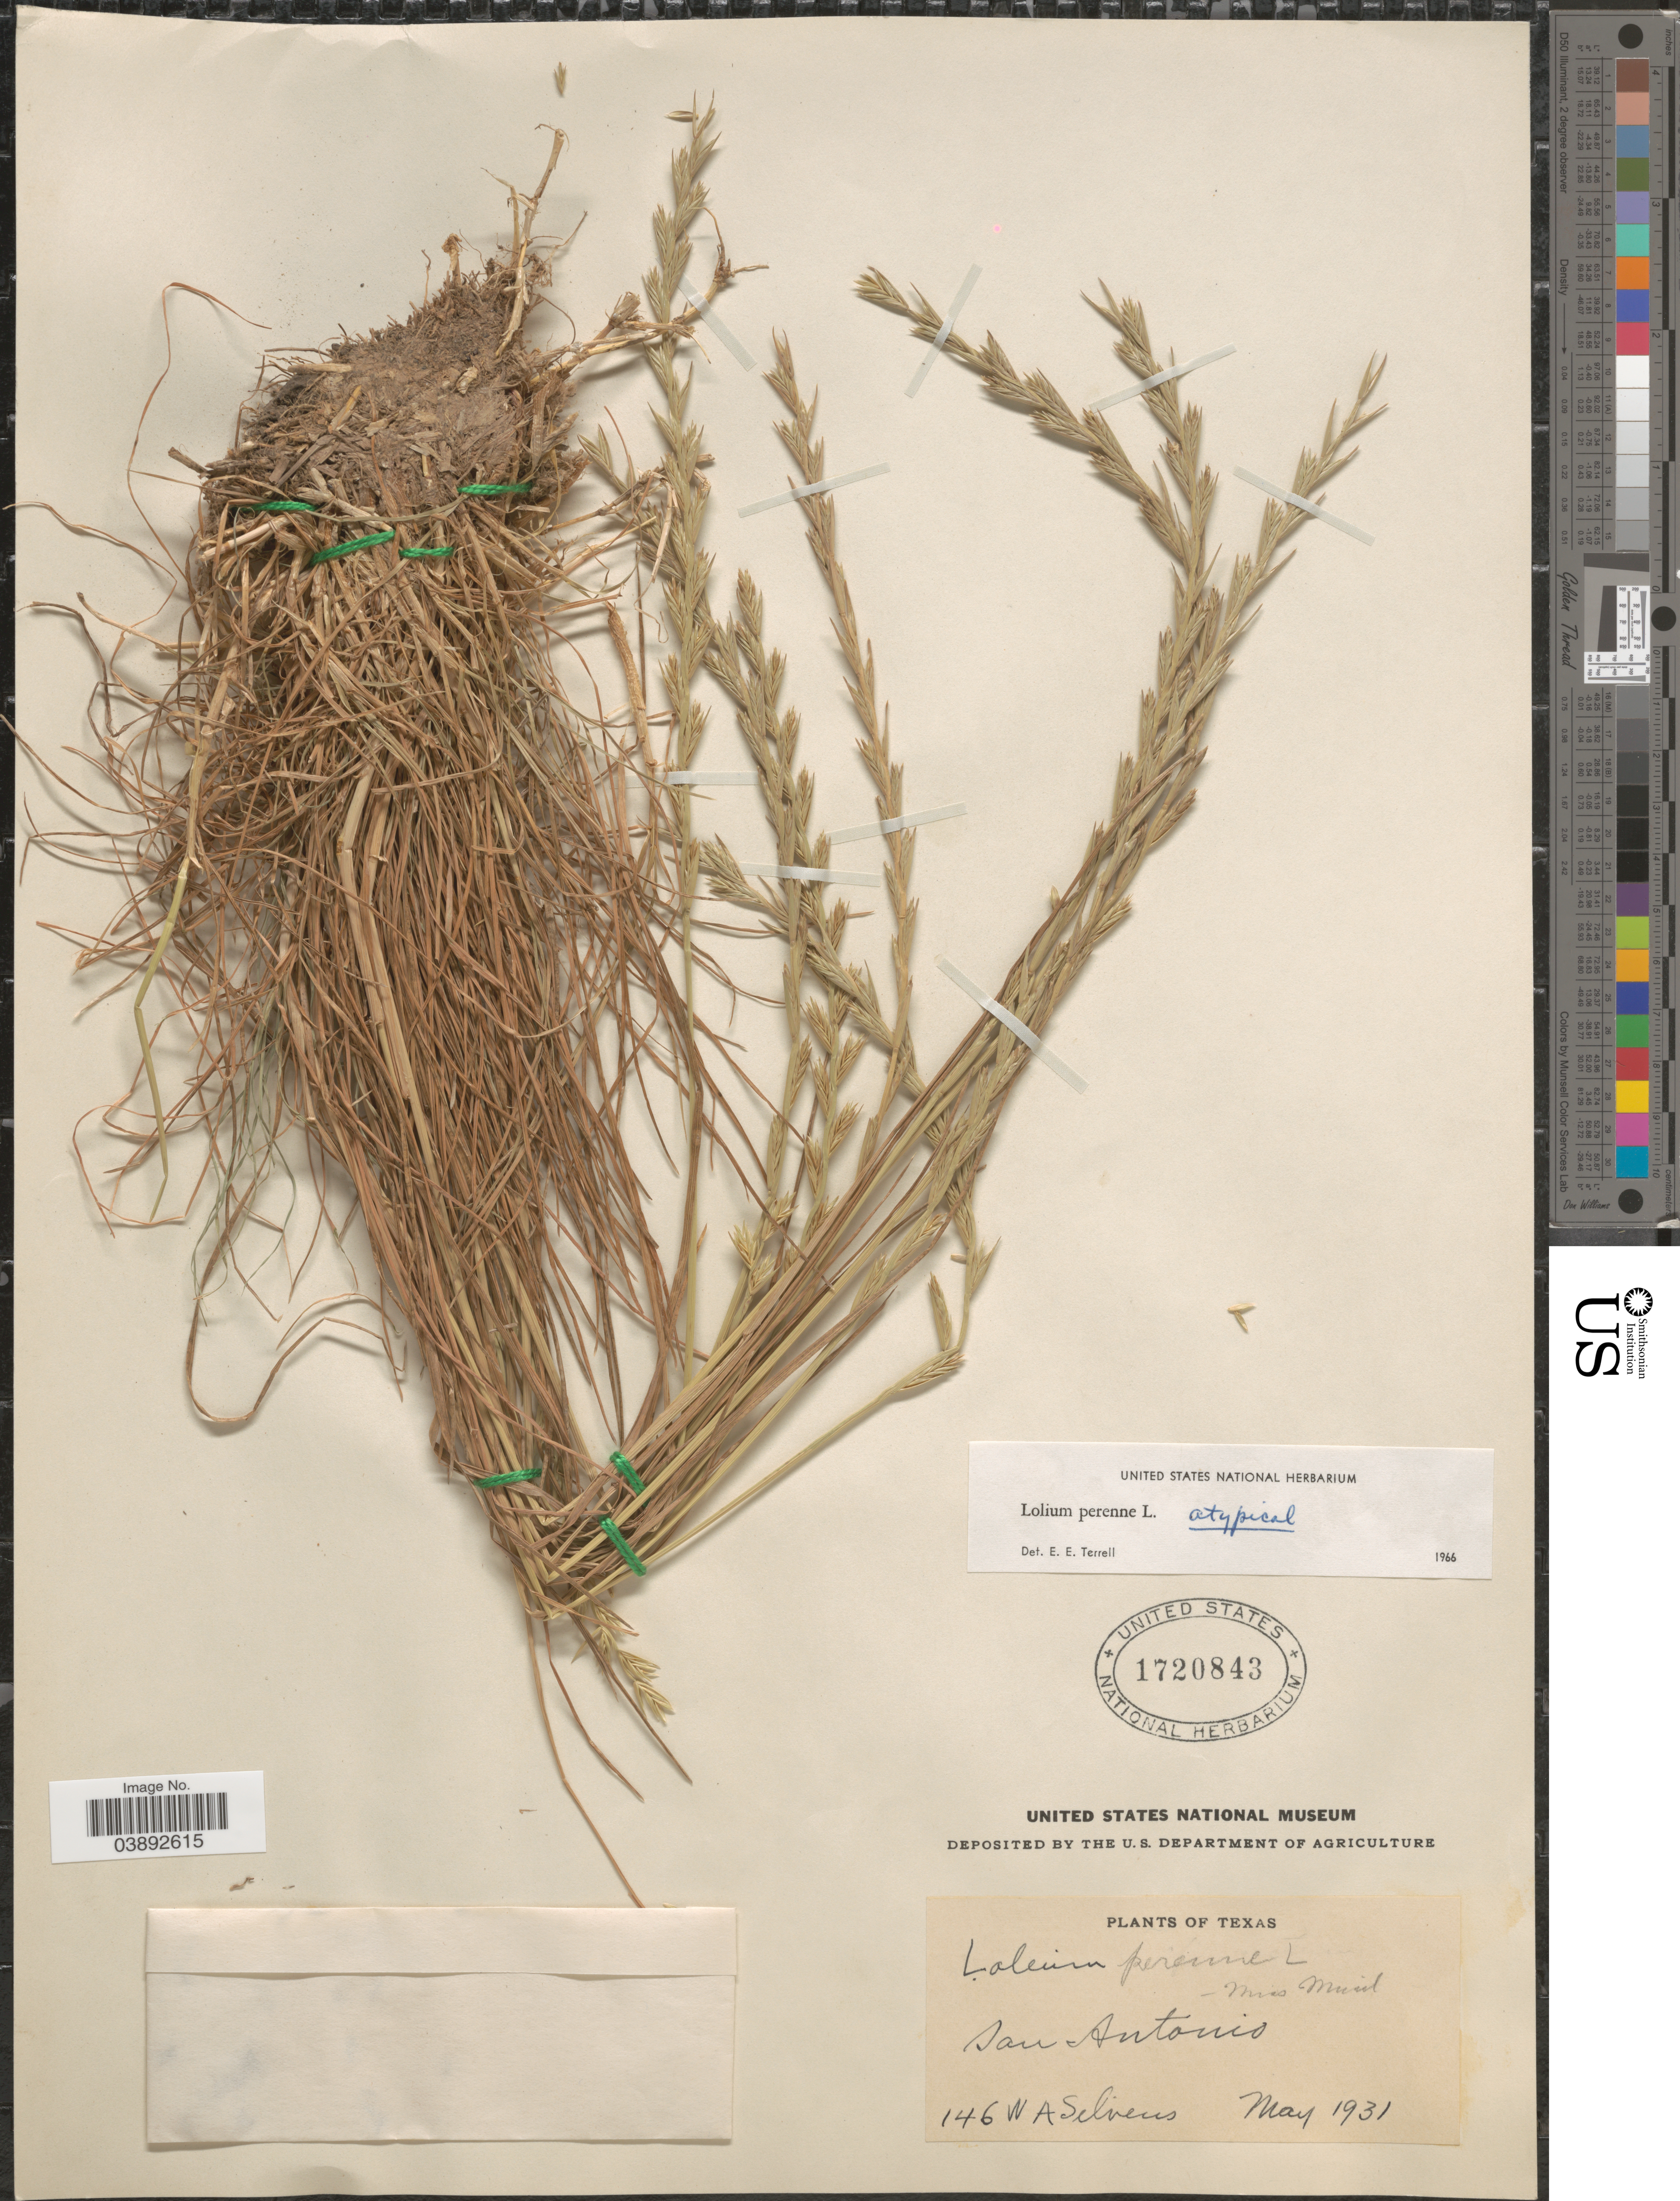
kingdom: Plantae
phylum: Tracheophyta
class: Liliopsida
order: Poales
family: Poaceae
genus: Lolium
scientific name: Lolium perenne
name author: L.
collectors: W. Silveus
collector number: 146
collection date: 1931-05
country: United States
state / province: Texas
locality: San Antonio.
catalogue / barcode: US 1720843